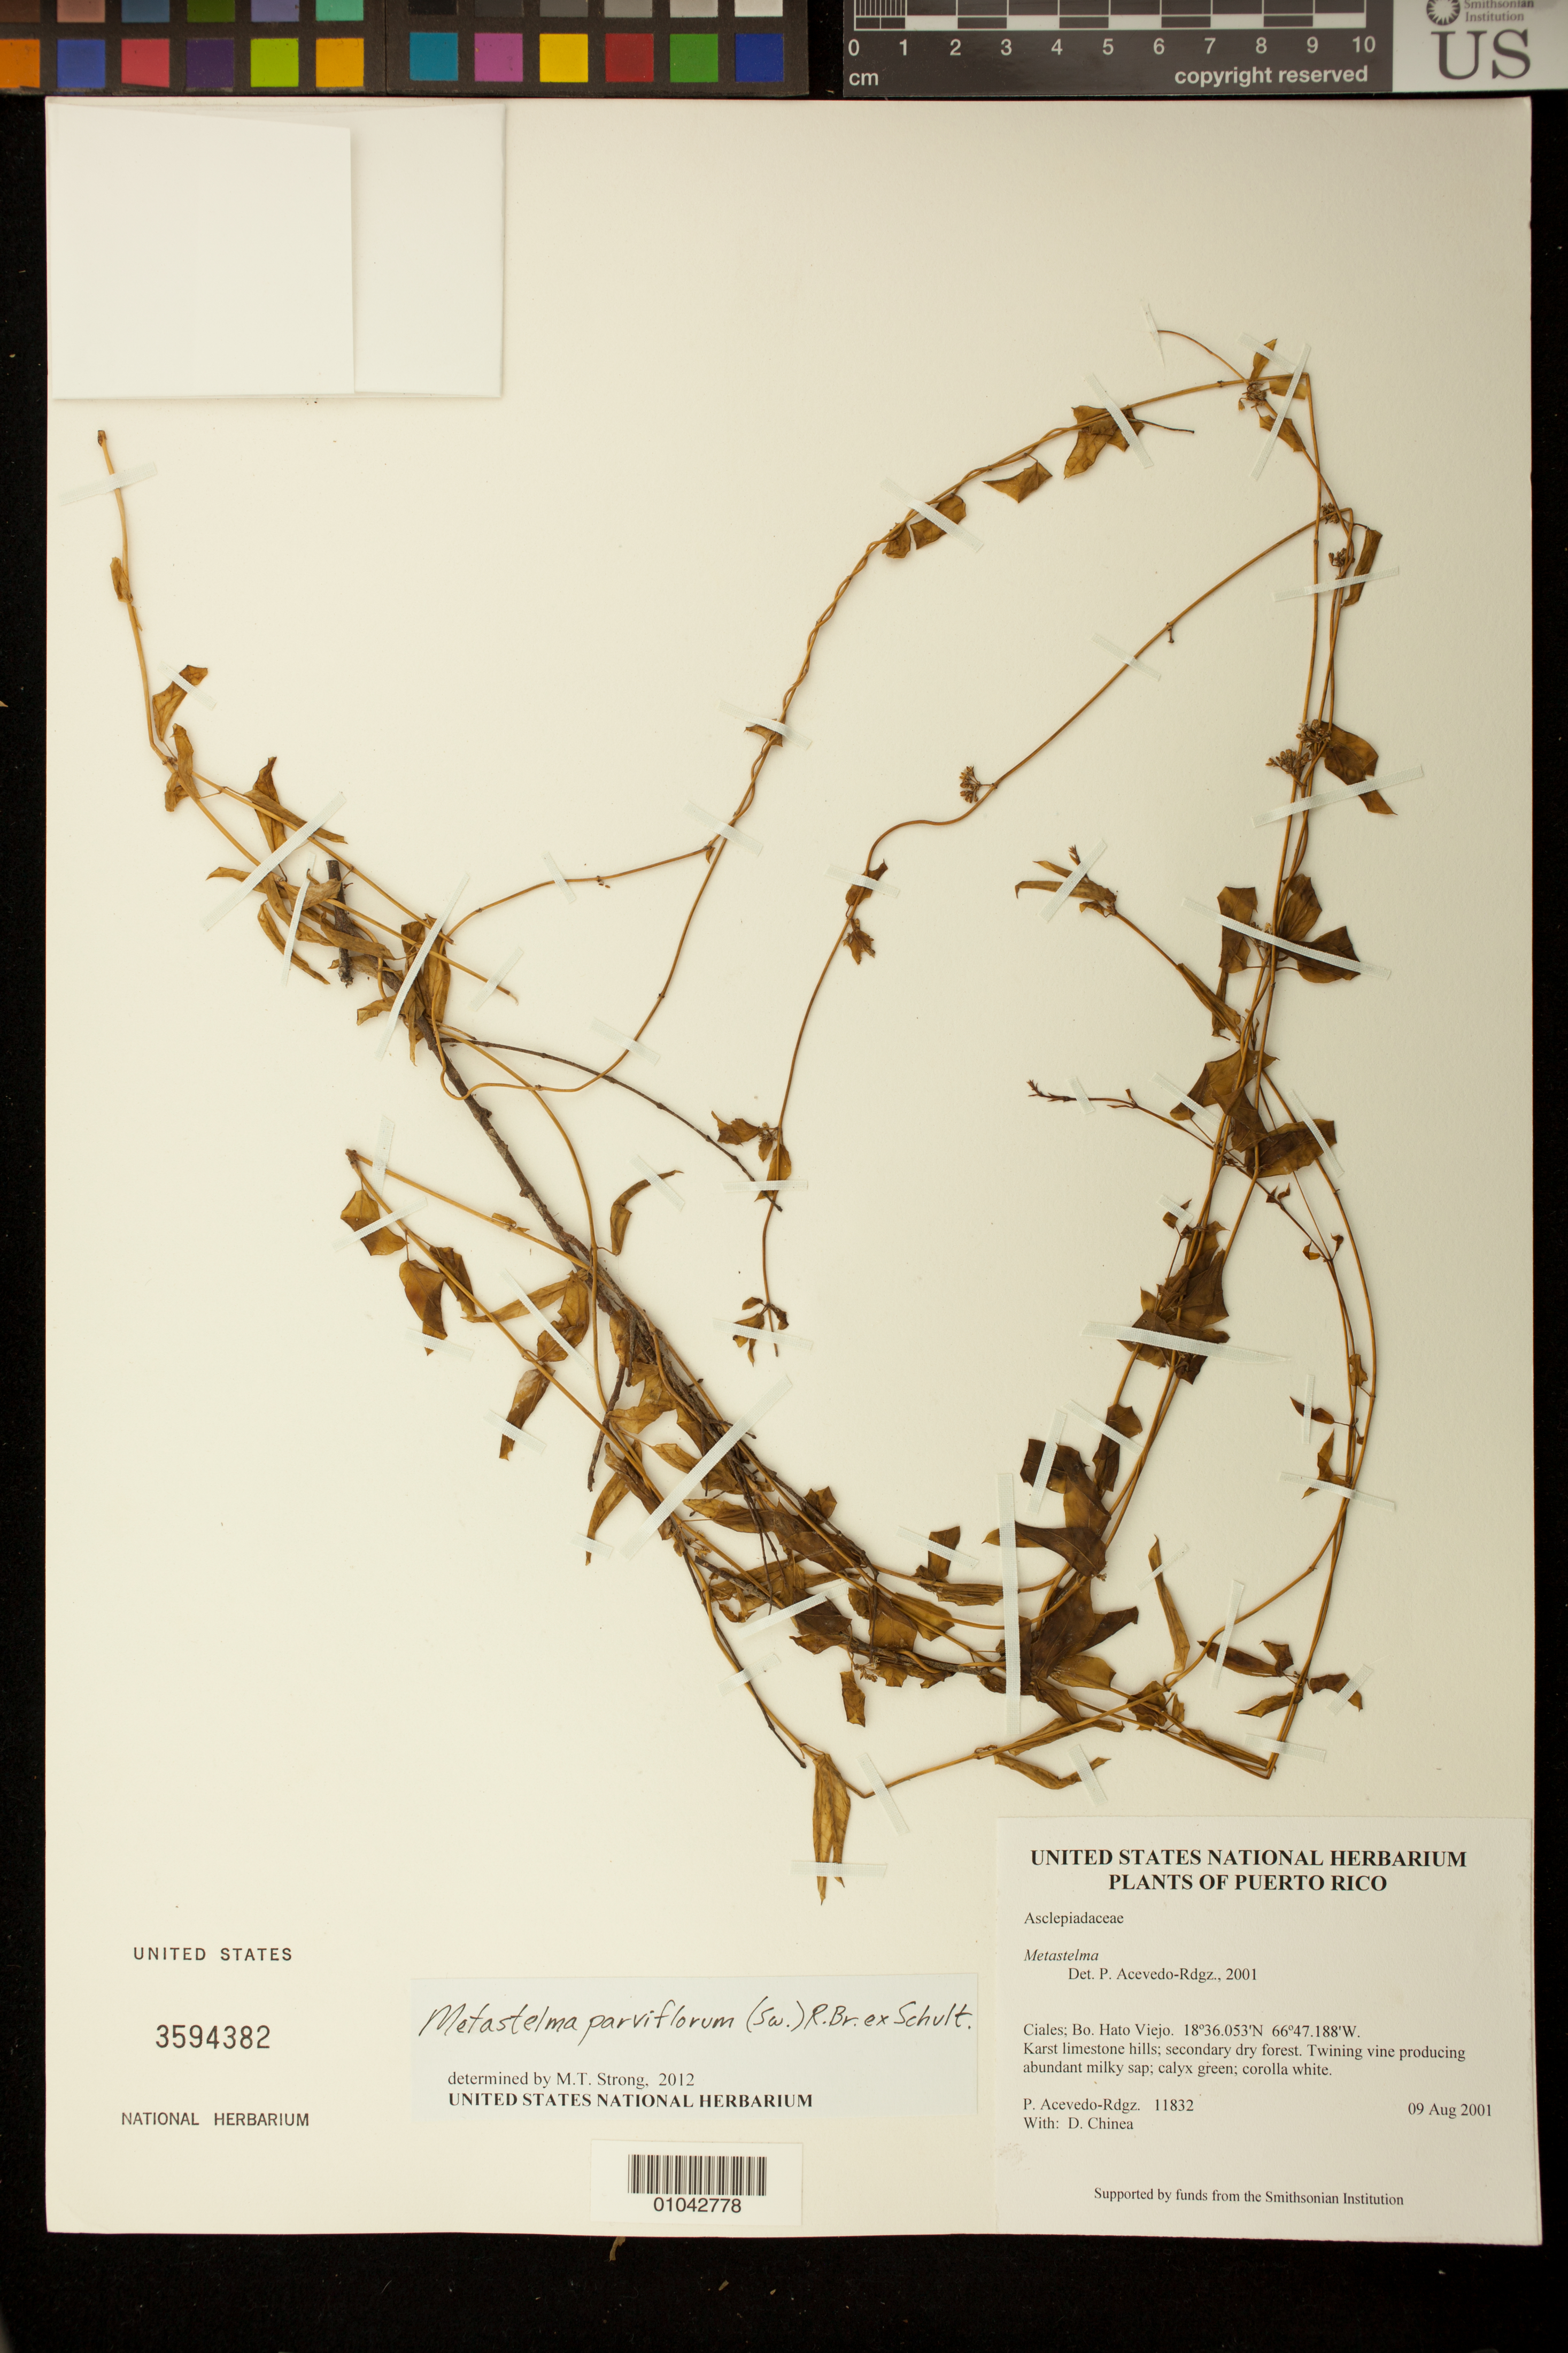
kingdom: Plantae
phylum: Tracheophyta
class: Magnoliopsida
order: Gentianales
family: Apocynaceae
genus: Metastelma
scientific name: Metastelma parviflorum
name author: (Sw.) Schult.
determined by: Strong, M. T., (US), Smithsonian Institution - National Museum of Natural History (UNITED STATES)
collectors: P. Acevedo-Rodr. & D. Chinea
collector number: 11832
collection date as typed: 09 Aug 2001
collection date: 2001-08-09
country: Puerto Rico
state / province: Ciales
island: Puerto Rico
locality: Ciales; Bo. Hato Viejo.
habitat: Karst limestone hills; secondary dry forest.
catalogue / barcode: US 3594382